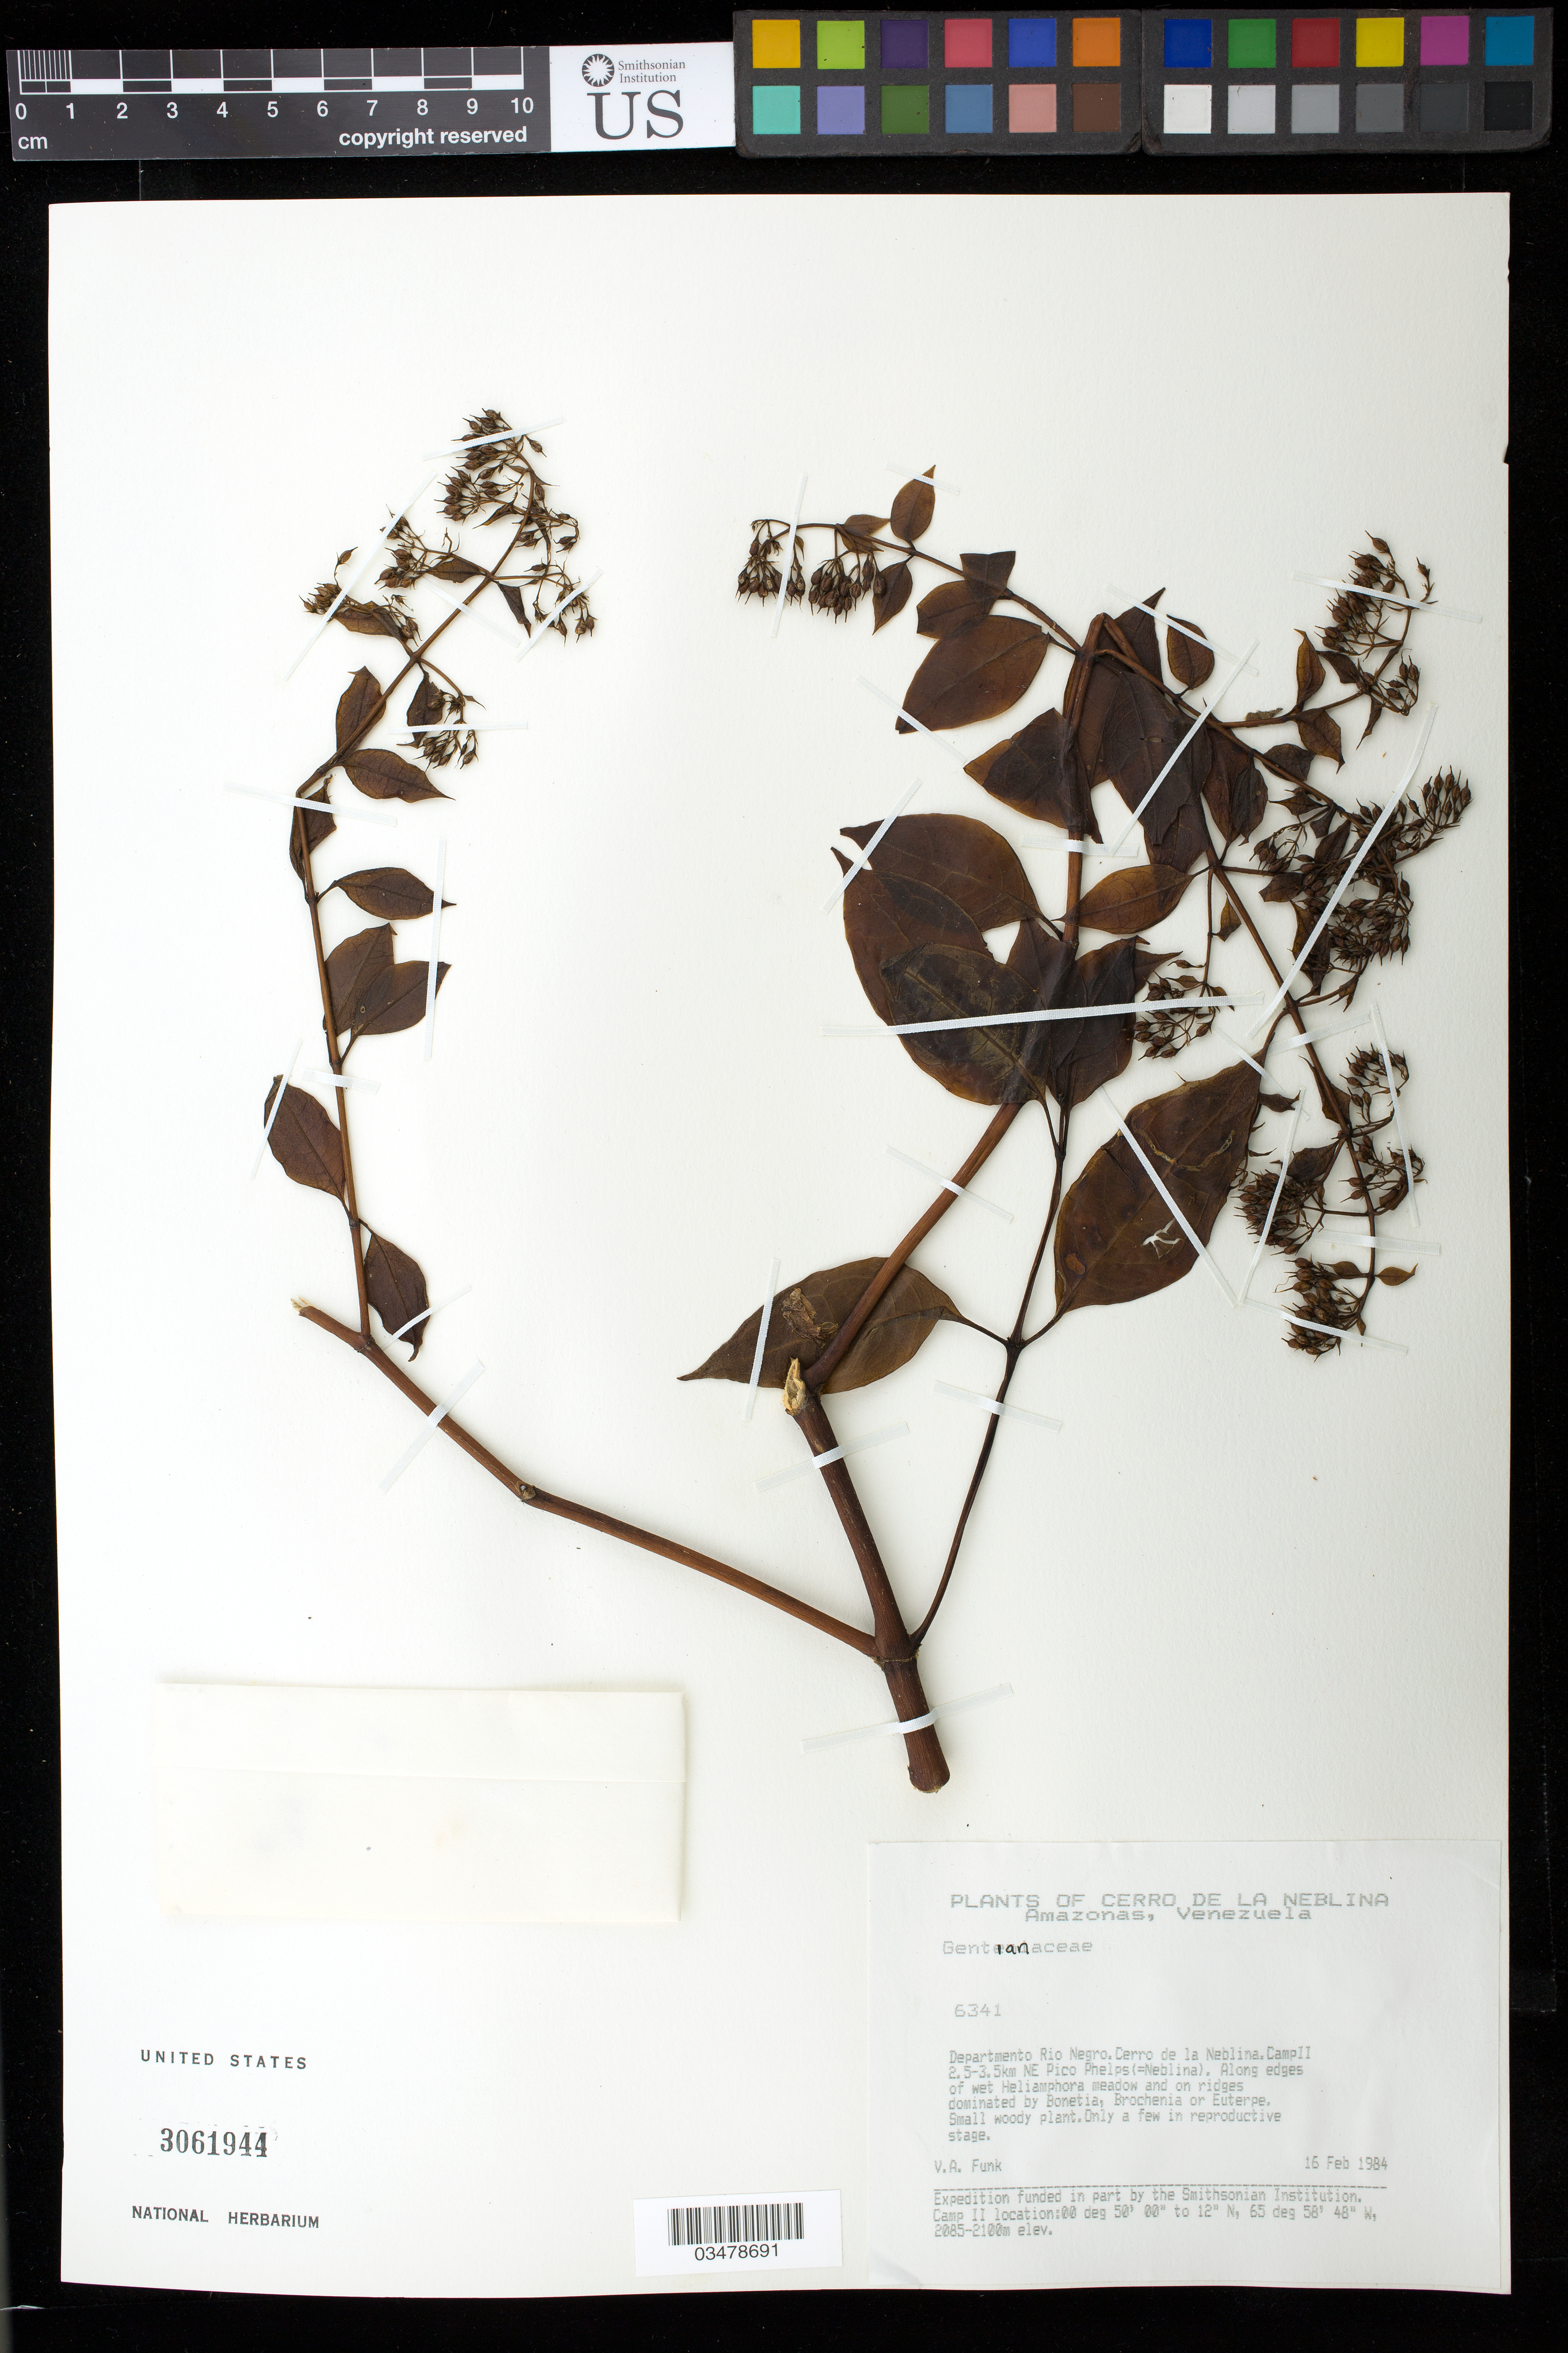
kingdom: Plantae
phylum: Tracheophyta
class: Magnoliopsida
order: Gentianales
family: Gentianaceae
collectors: V. Funk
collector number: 6341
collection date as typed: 16-Feb-84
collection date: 1984-02-16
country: Venezuela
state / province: Amazonas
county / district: Río Negro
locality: Cerro de la Neblina, Camp II 2.5-3.5 km NE Pico Phelps (=Neblina)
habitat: Along edges of wet Heliamphora meadow and on ridges dominated by Bonnetia, Brocchinia or Euterpe.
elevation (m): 2085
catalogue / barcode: US 3061944